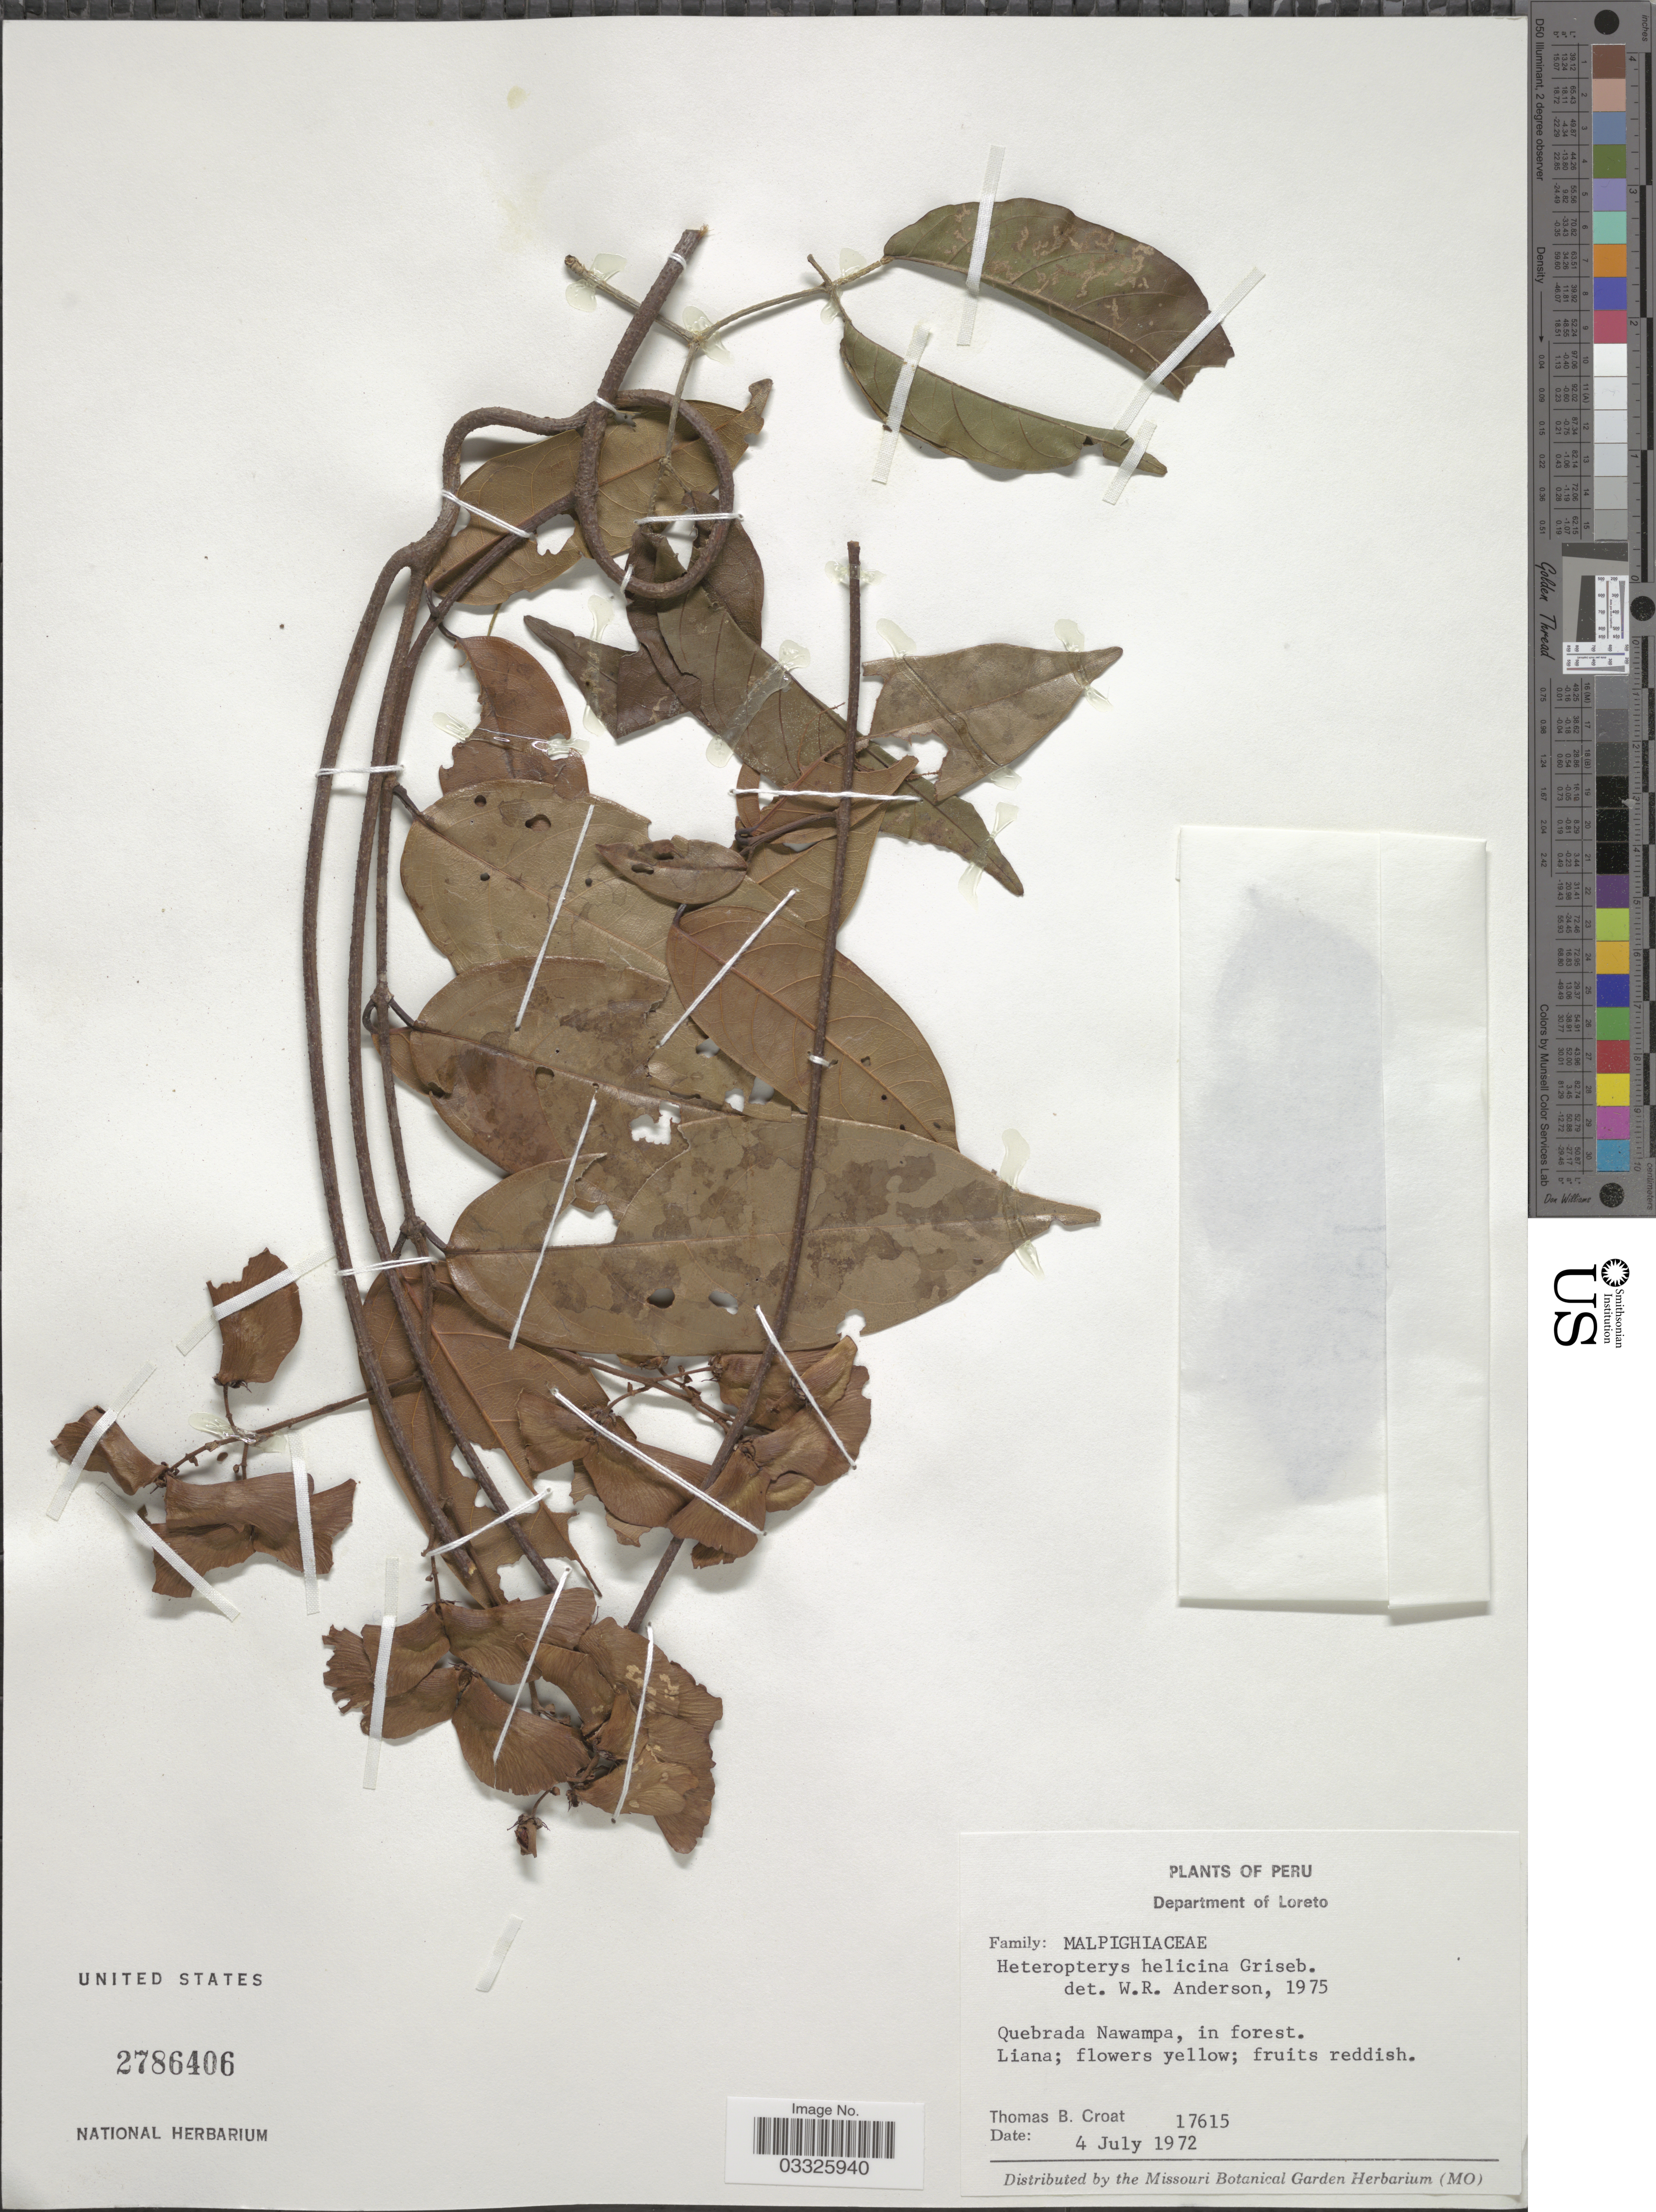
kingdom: Plantae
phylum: Tracheophyta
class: Magnoliopsida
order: Malpighiales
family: Malpighiaceae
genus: Heteropterys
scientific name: Heteropterys helicina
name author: Griseb.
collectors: T. B. Croat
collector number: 17615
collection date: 1972-07-04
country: Peru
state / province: Loreto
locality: Department of Loreto. Quebrada Nawampa, in forest.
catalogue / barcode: US 2786406